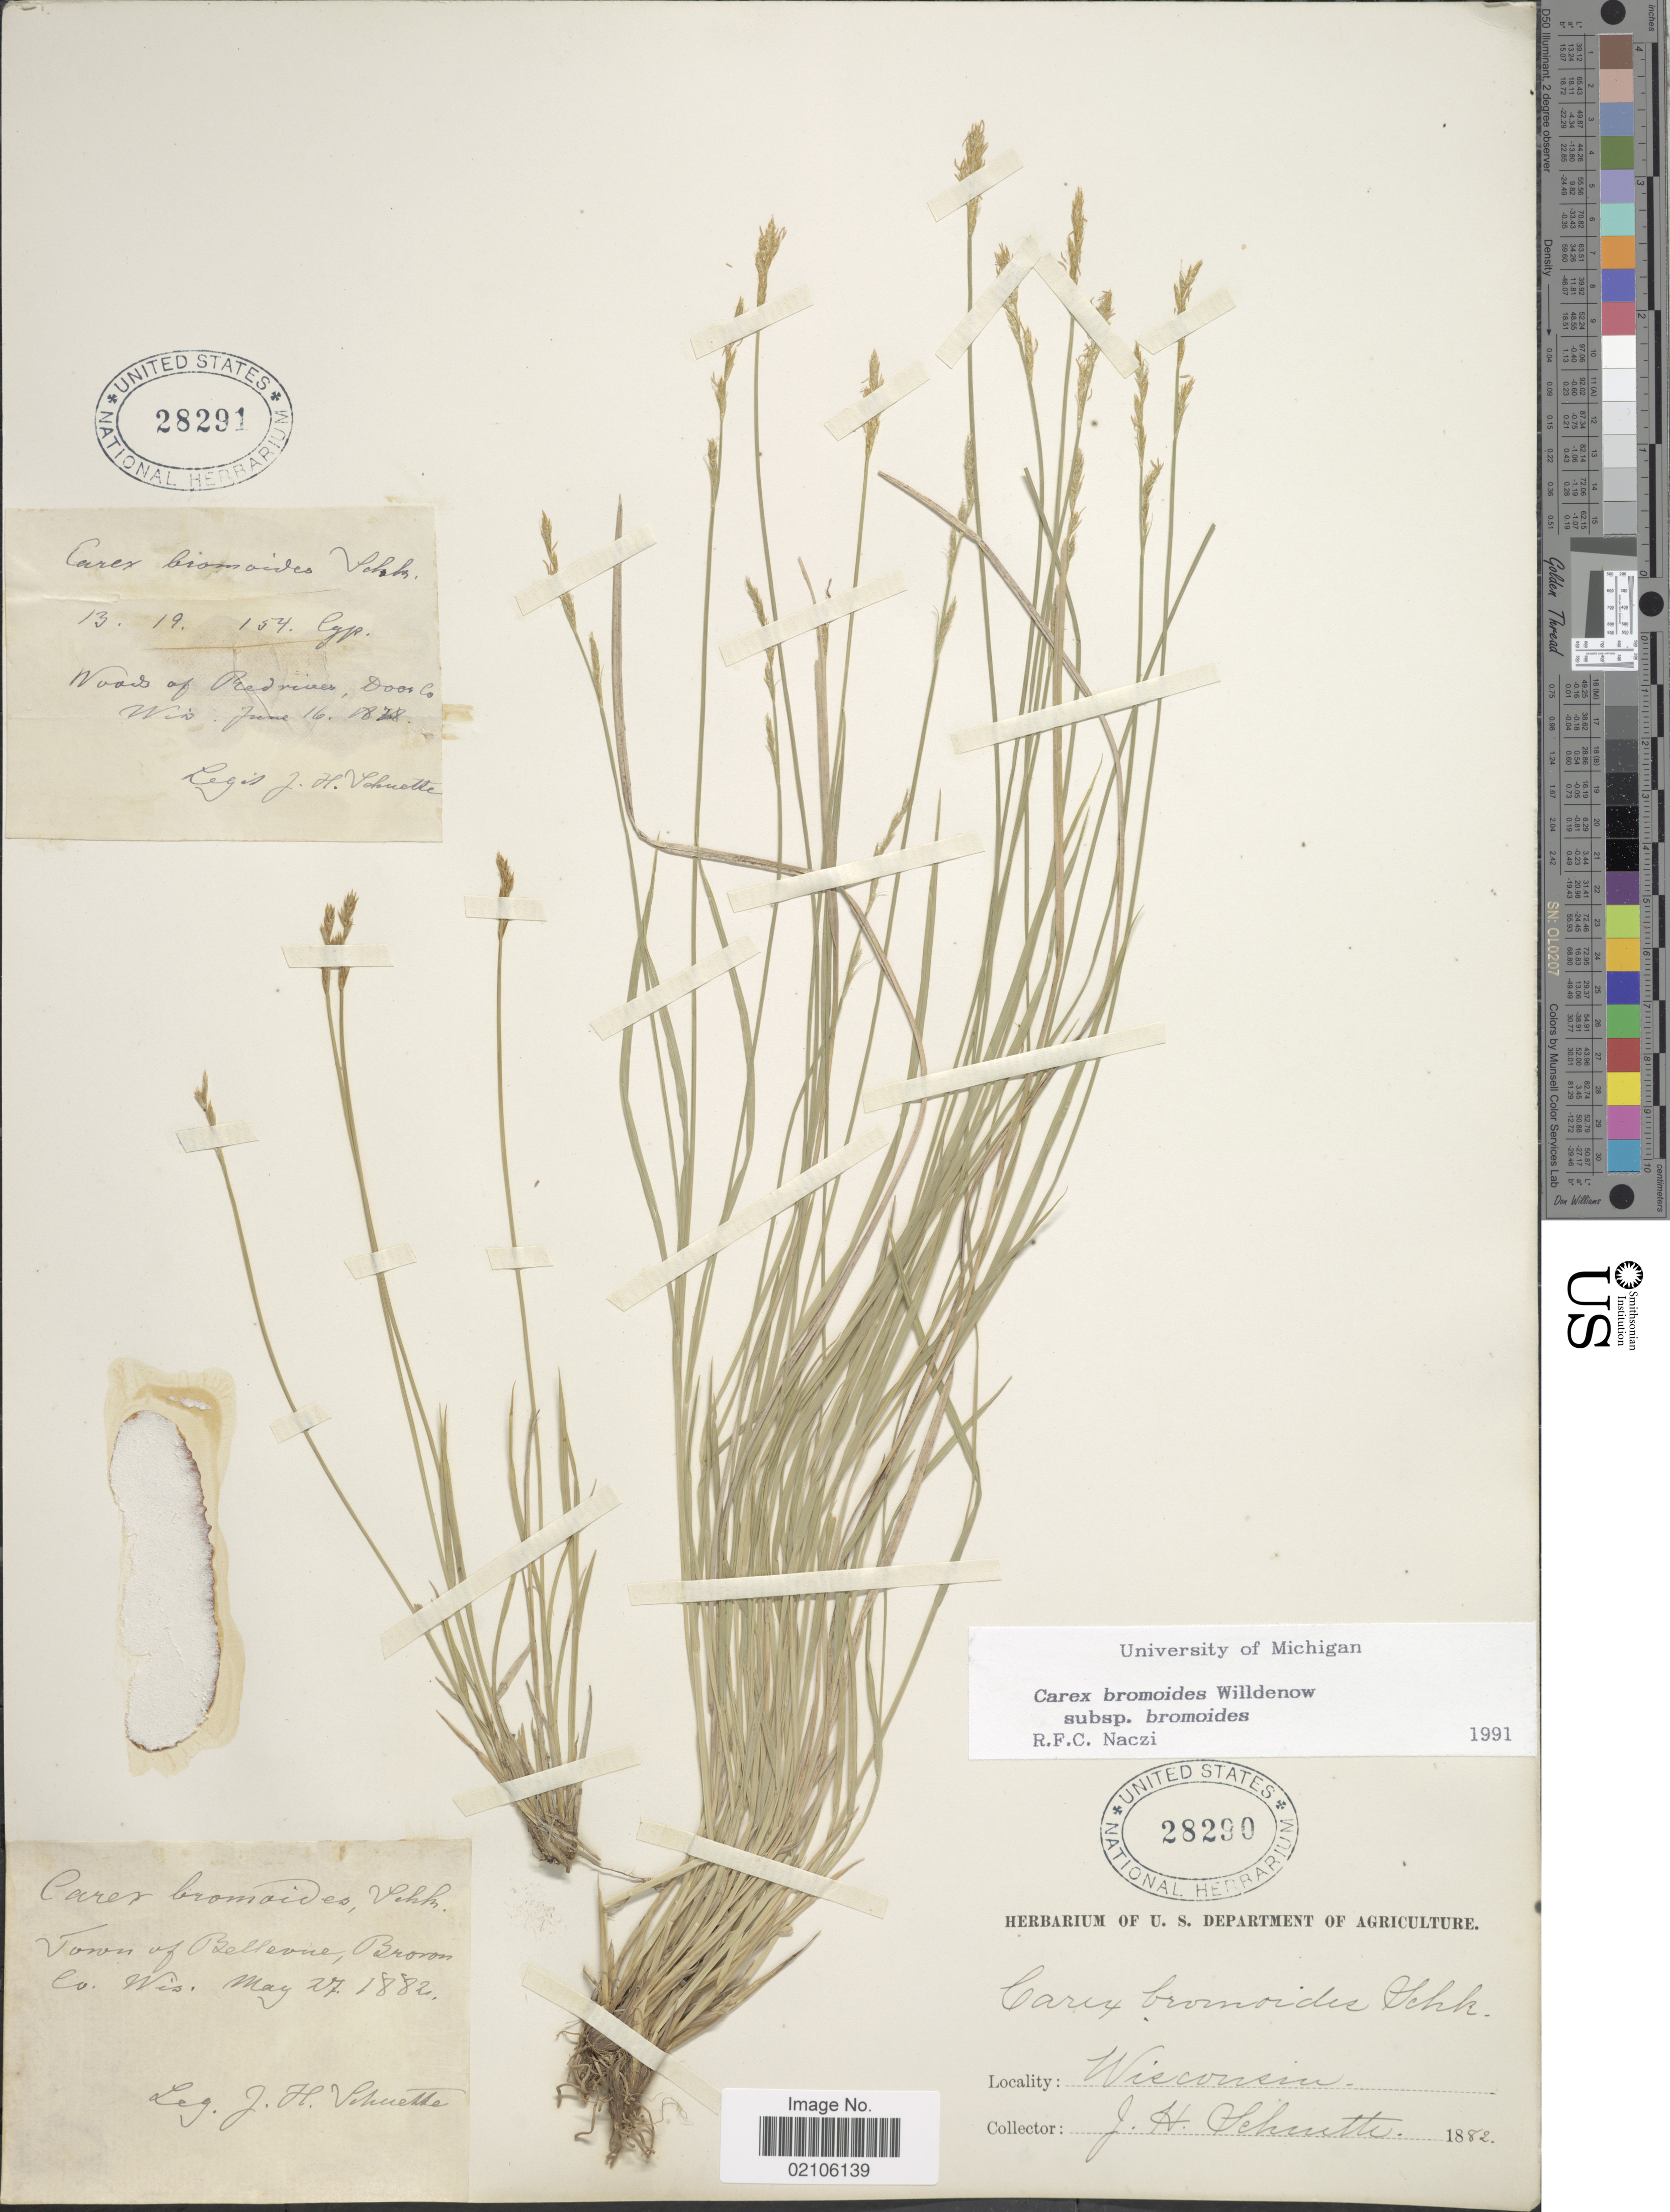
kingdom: Plantae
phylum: Tracheophyta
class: Liliopsida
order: Poales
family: Cyperaceae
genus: Carex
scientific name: Carex bromoides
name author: Willd.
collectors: J. H. Schuette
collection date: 1828-06-16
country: United States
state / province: Wisconsin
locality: Woods of Redriver, Door Co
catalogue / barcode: US 28291-2